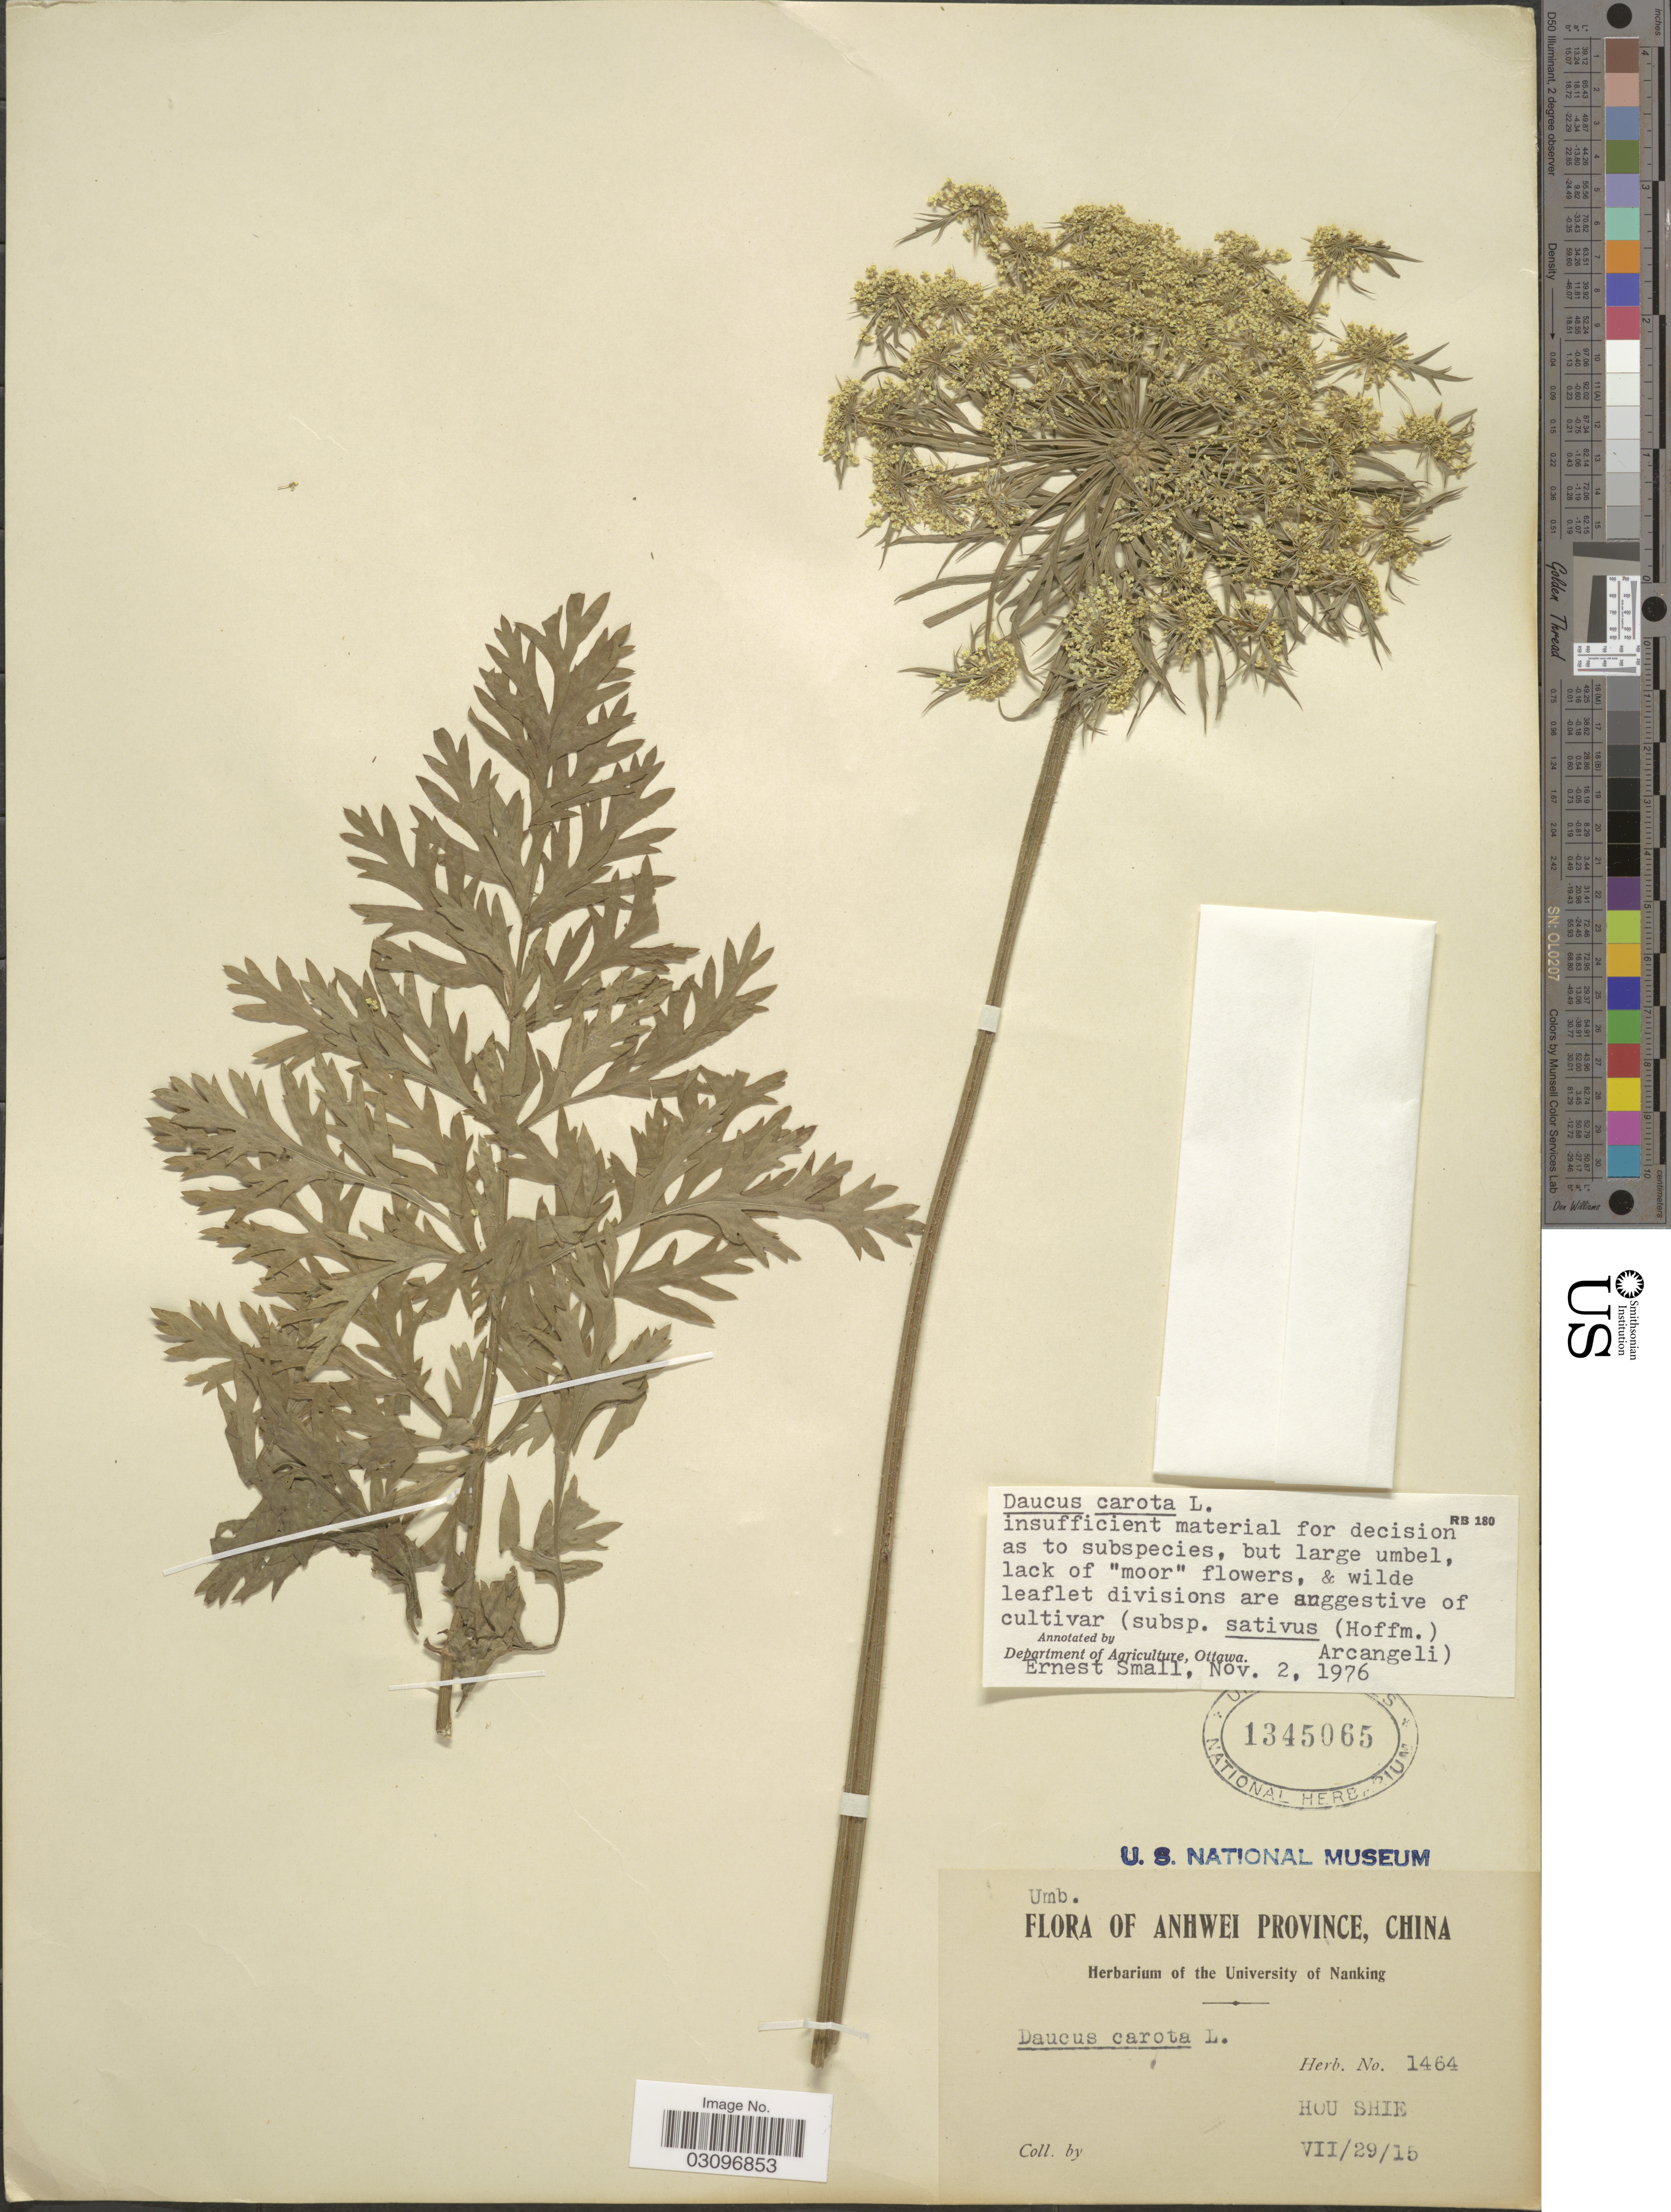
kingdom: Plantae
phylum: Tracheophyta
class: Magnoliopsida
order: Apiales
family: Apiaceae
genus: Daucus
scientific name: Daucus carota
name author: L.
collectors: ex herb. University of Nanking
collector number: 1464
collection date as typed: Transcribed d/m/y: 29/7/15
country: China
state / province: Anhui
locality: Anhwei Province. Hou Shie.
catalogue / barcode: US 1345065